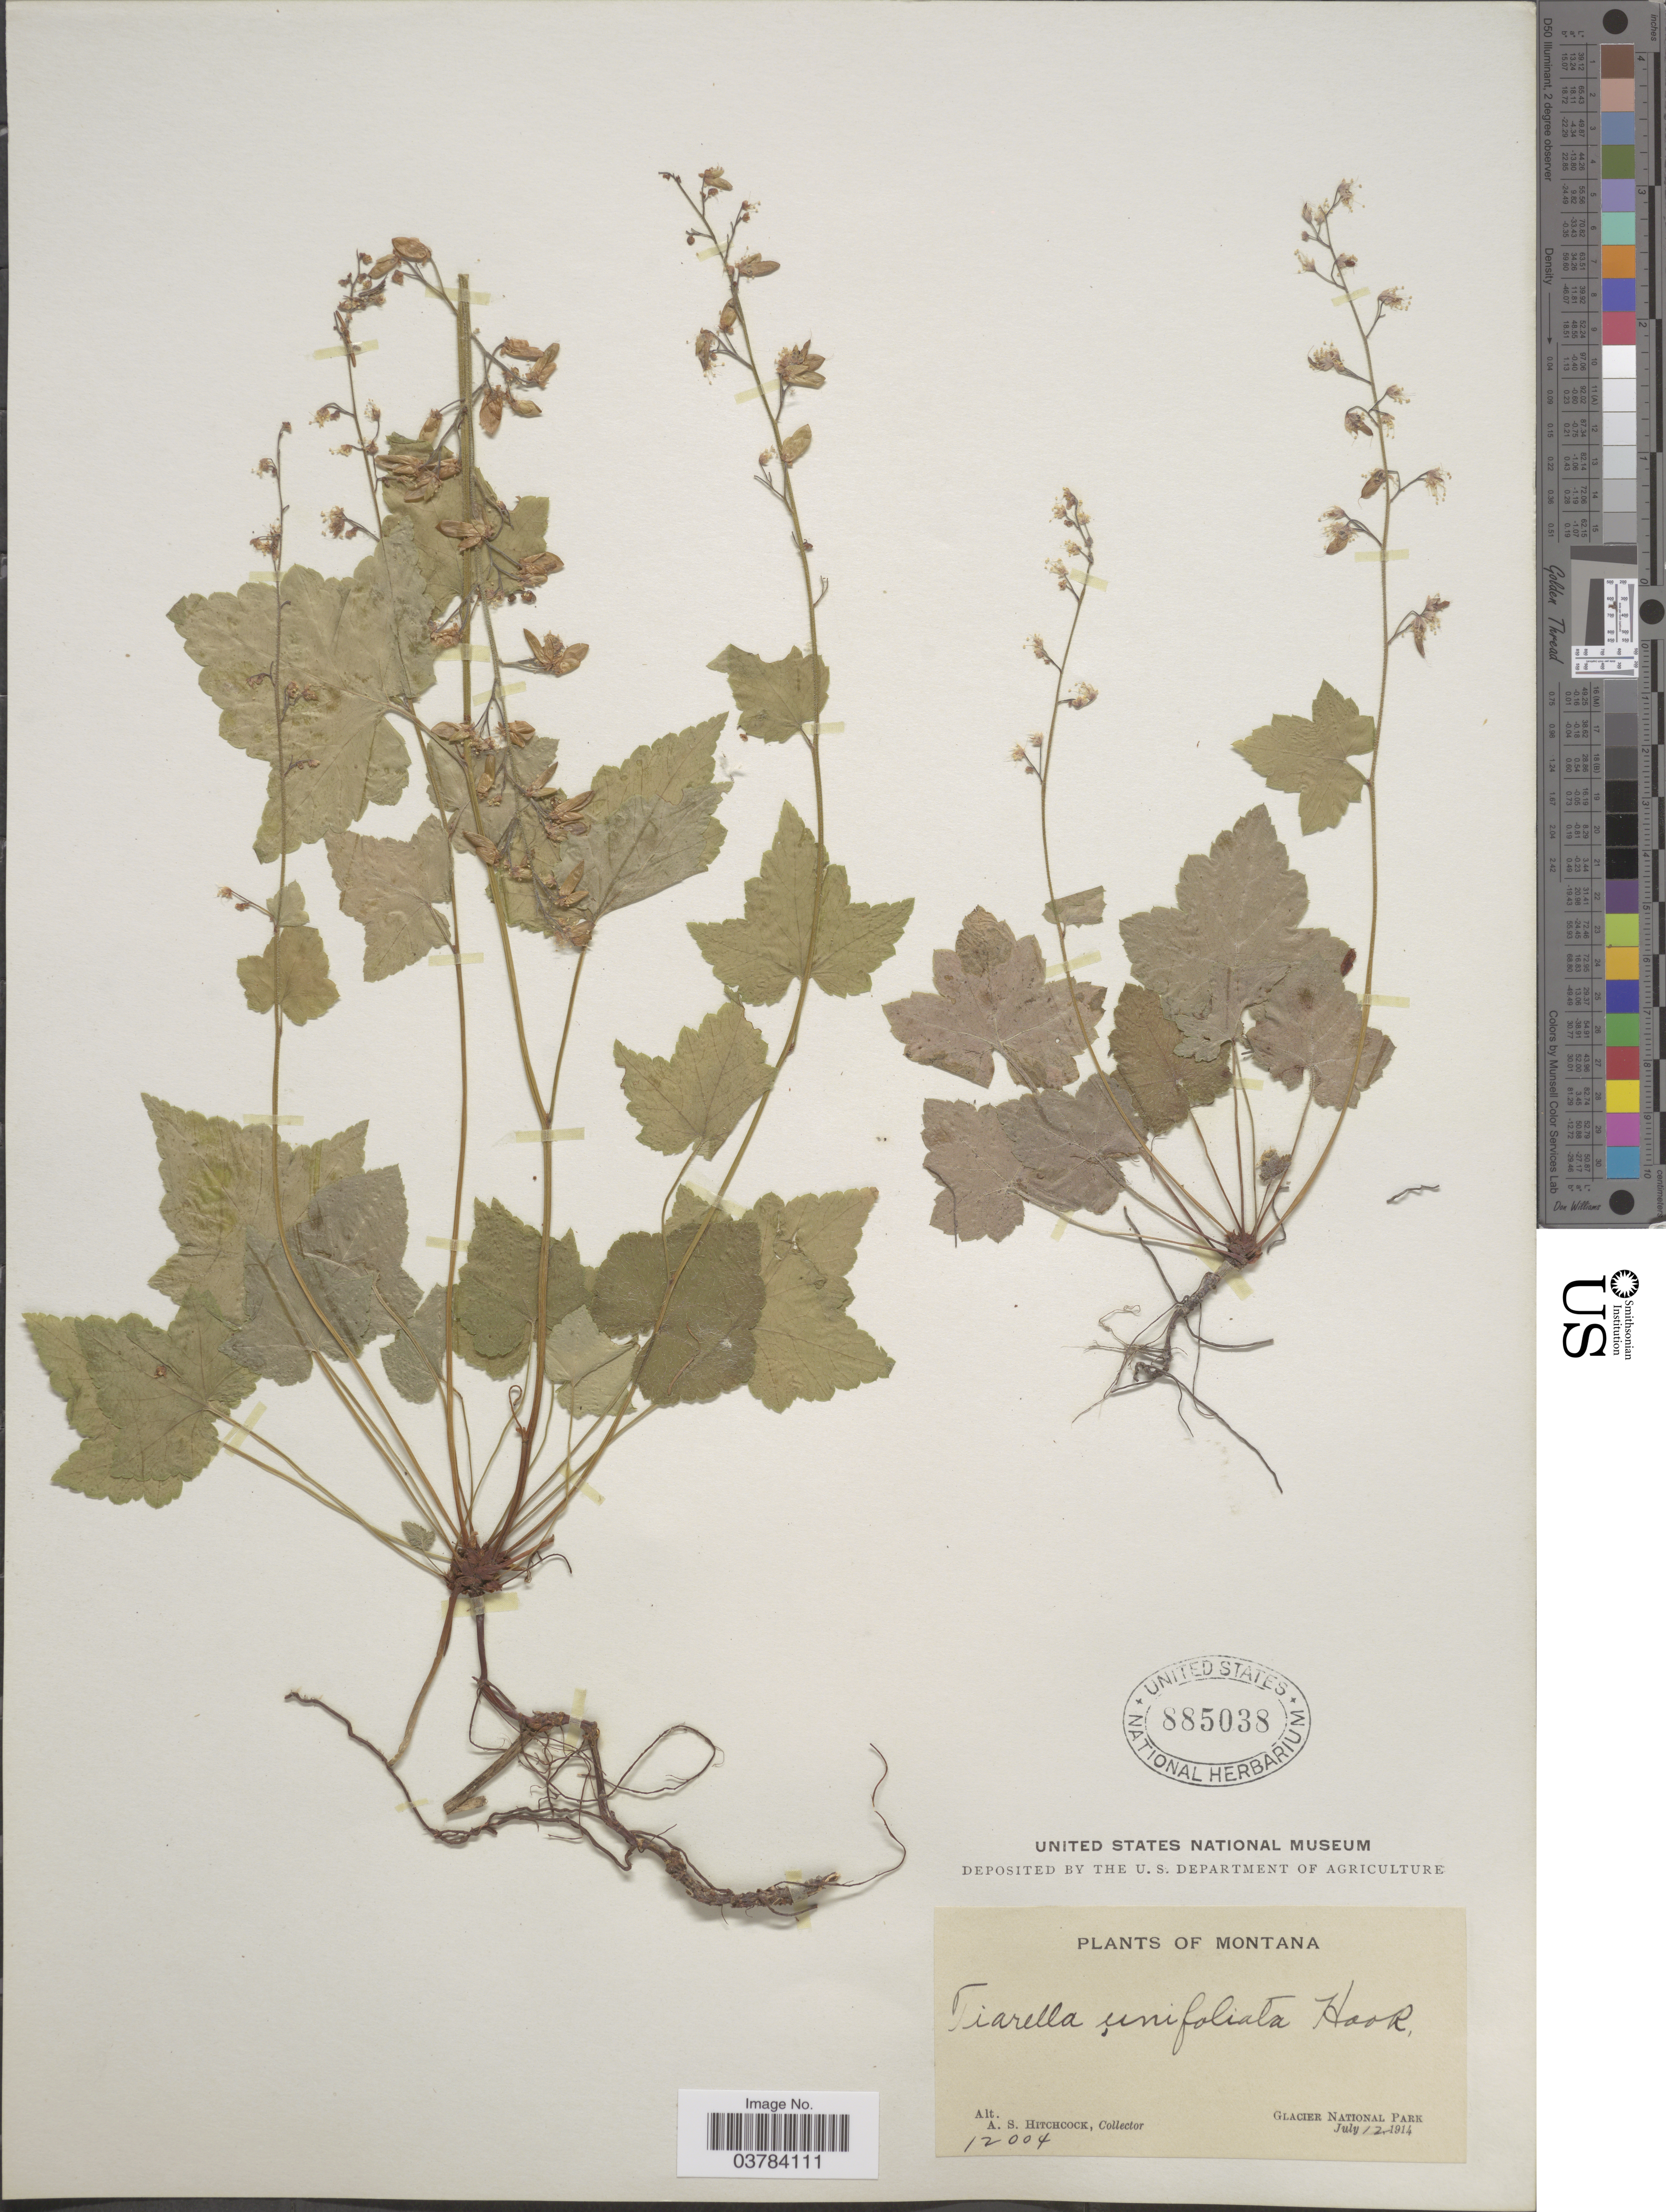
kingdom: Plantae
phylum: Tracheophyta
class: Magnoliopsida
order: Saxifragales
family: Saxifragaceae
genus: Tiarella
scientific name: Tiarella unifoliata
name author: Hook.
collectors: A. S. Hitchcock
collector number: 12004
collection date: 1914-07-12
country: United States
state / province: Montana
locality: Glacier National Park.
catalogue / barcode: US 885038